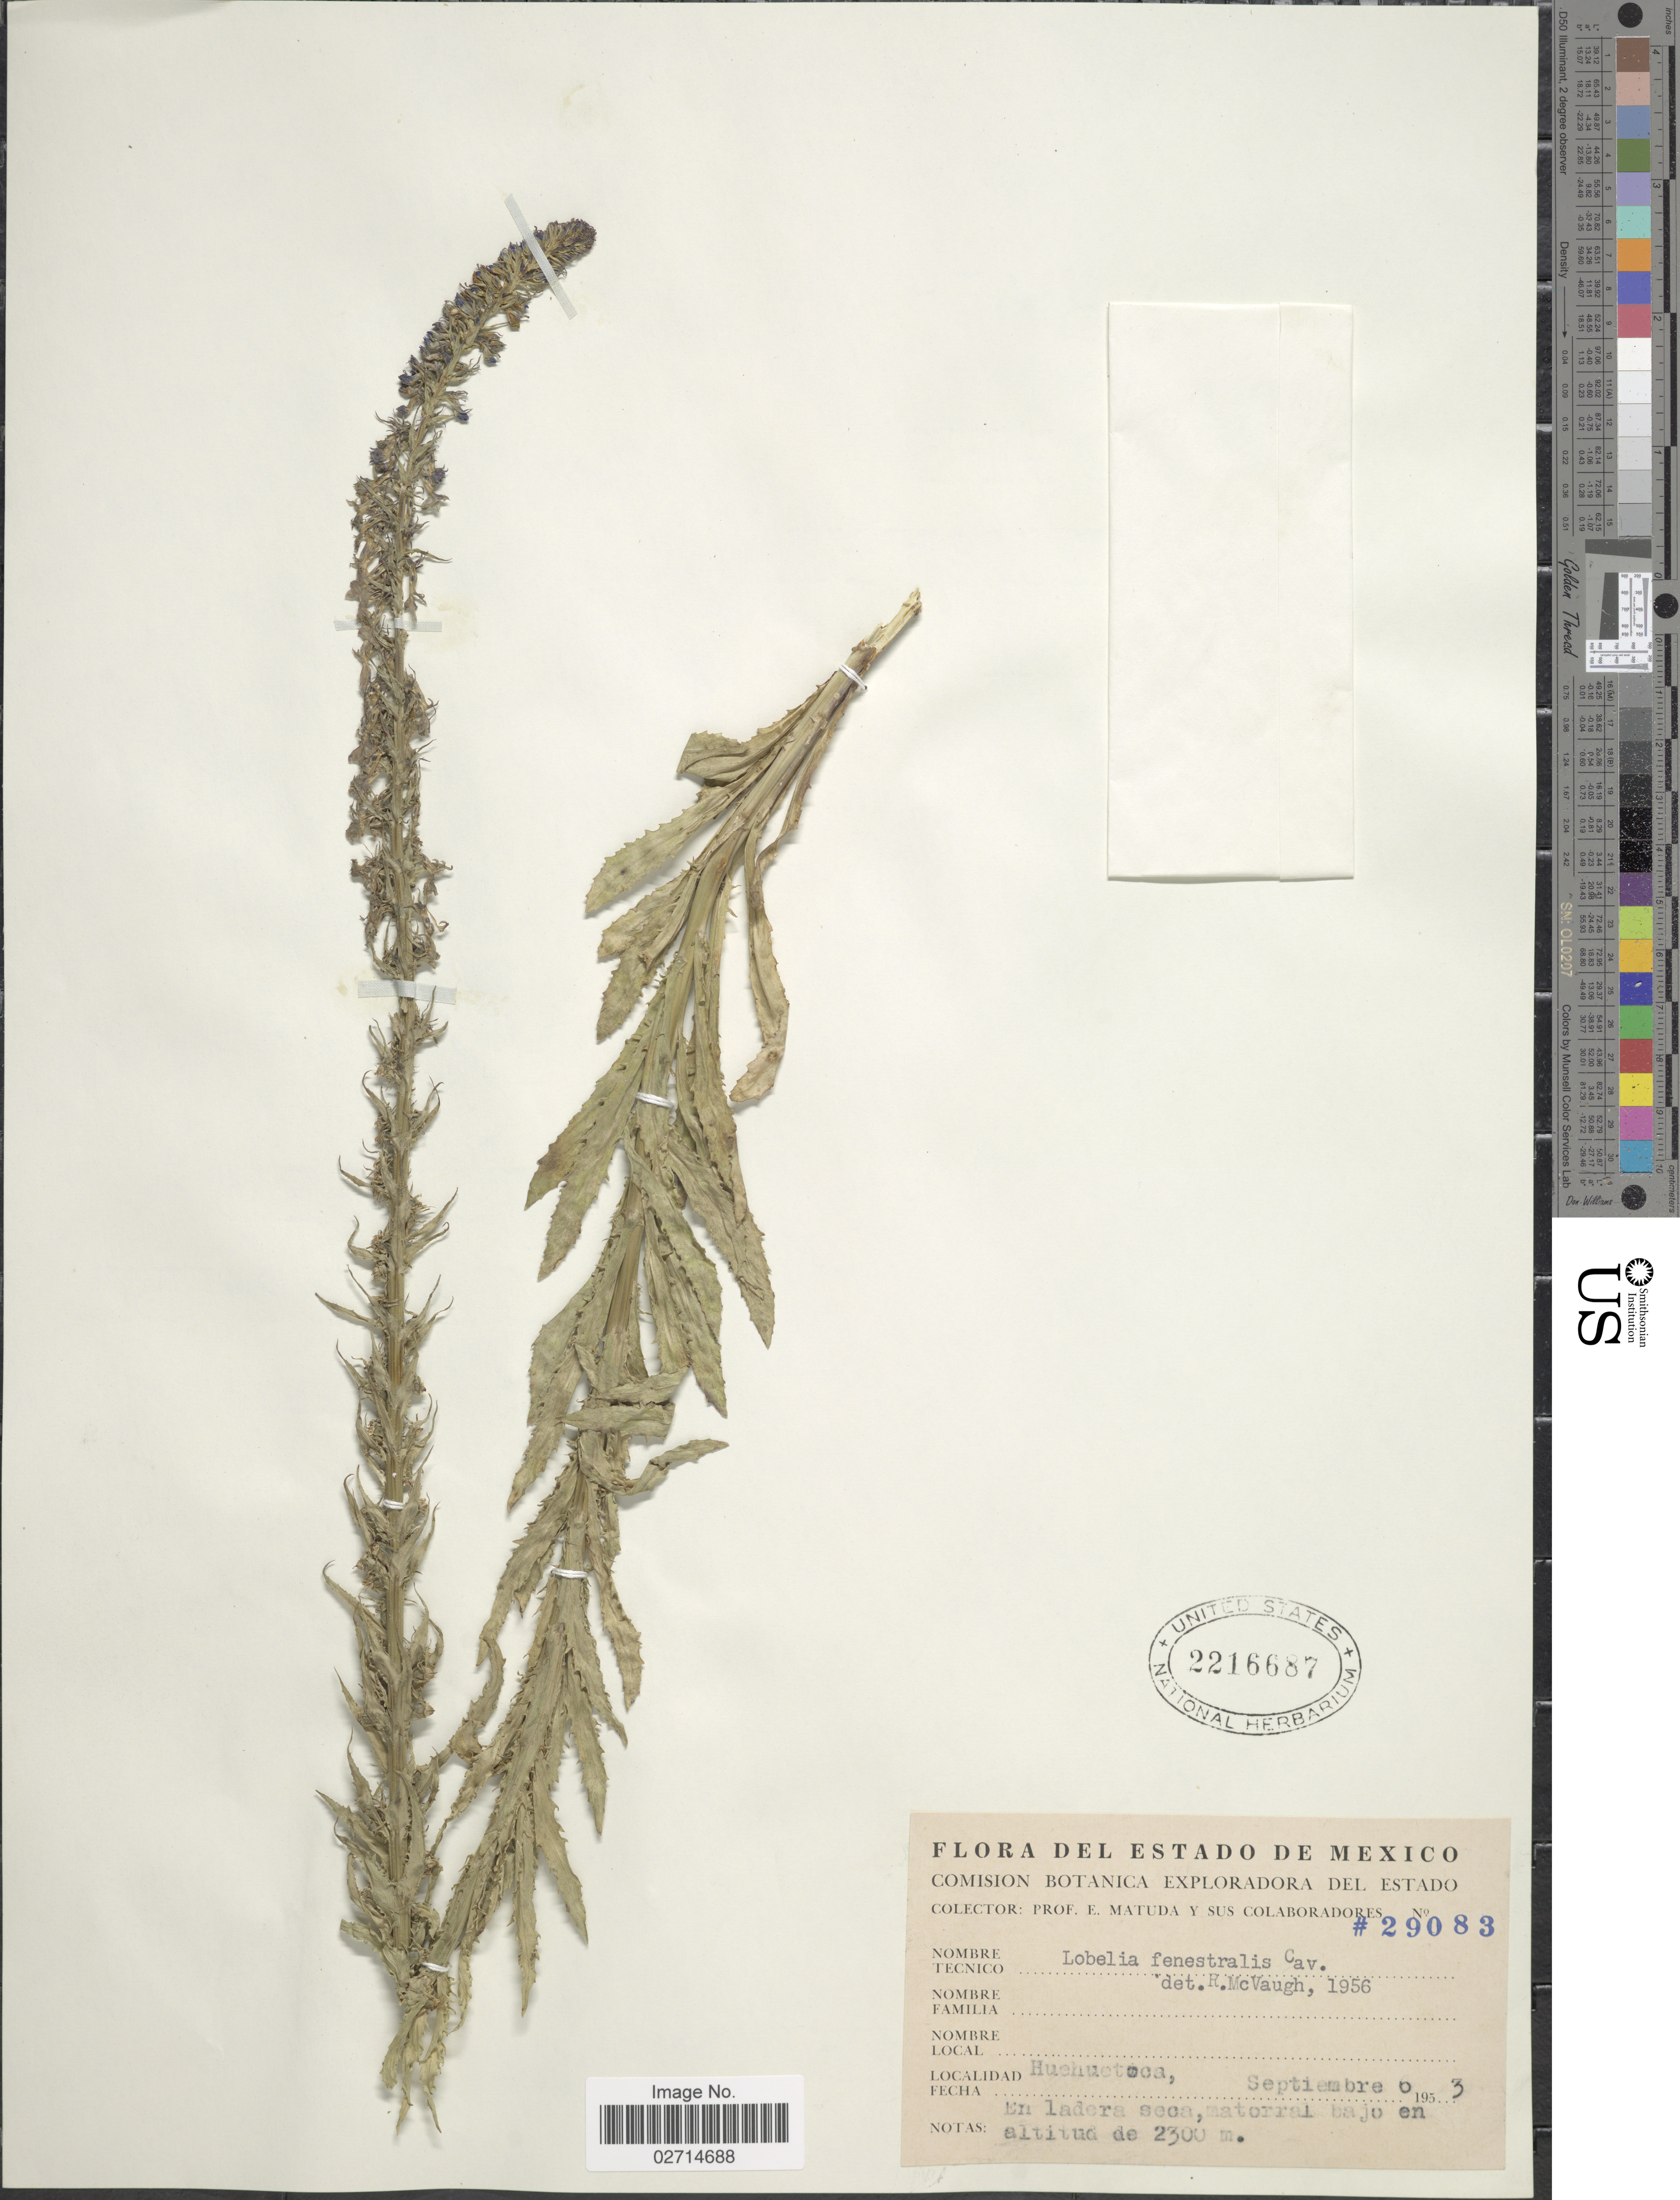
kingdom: Plantae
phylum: Tracheophyta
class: Magnoliopsida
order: Asterales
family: Campanulaceae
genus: Lobelia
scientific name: Lobelia fenestralis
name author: Cav.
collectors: E. Matuda & Sus Colaboradores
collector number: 29083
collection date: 1953-09-06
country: Mexico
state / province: México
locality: Huehuetoca.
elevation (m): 2300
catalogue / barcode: US 2216687